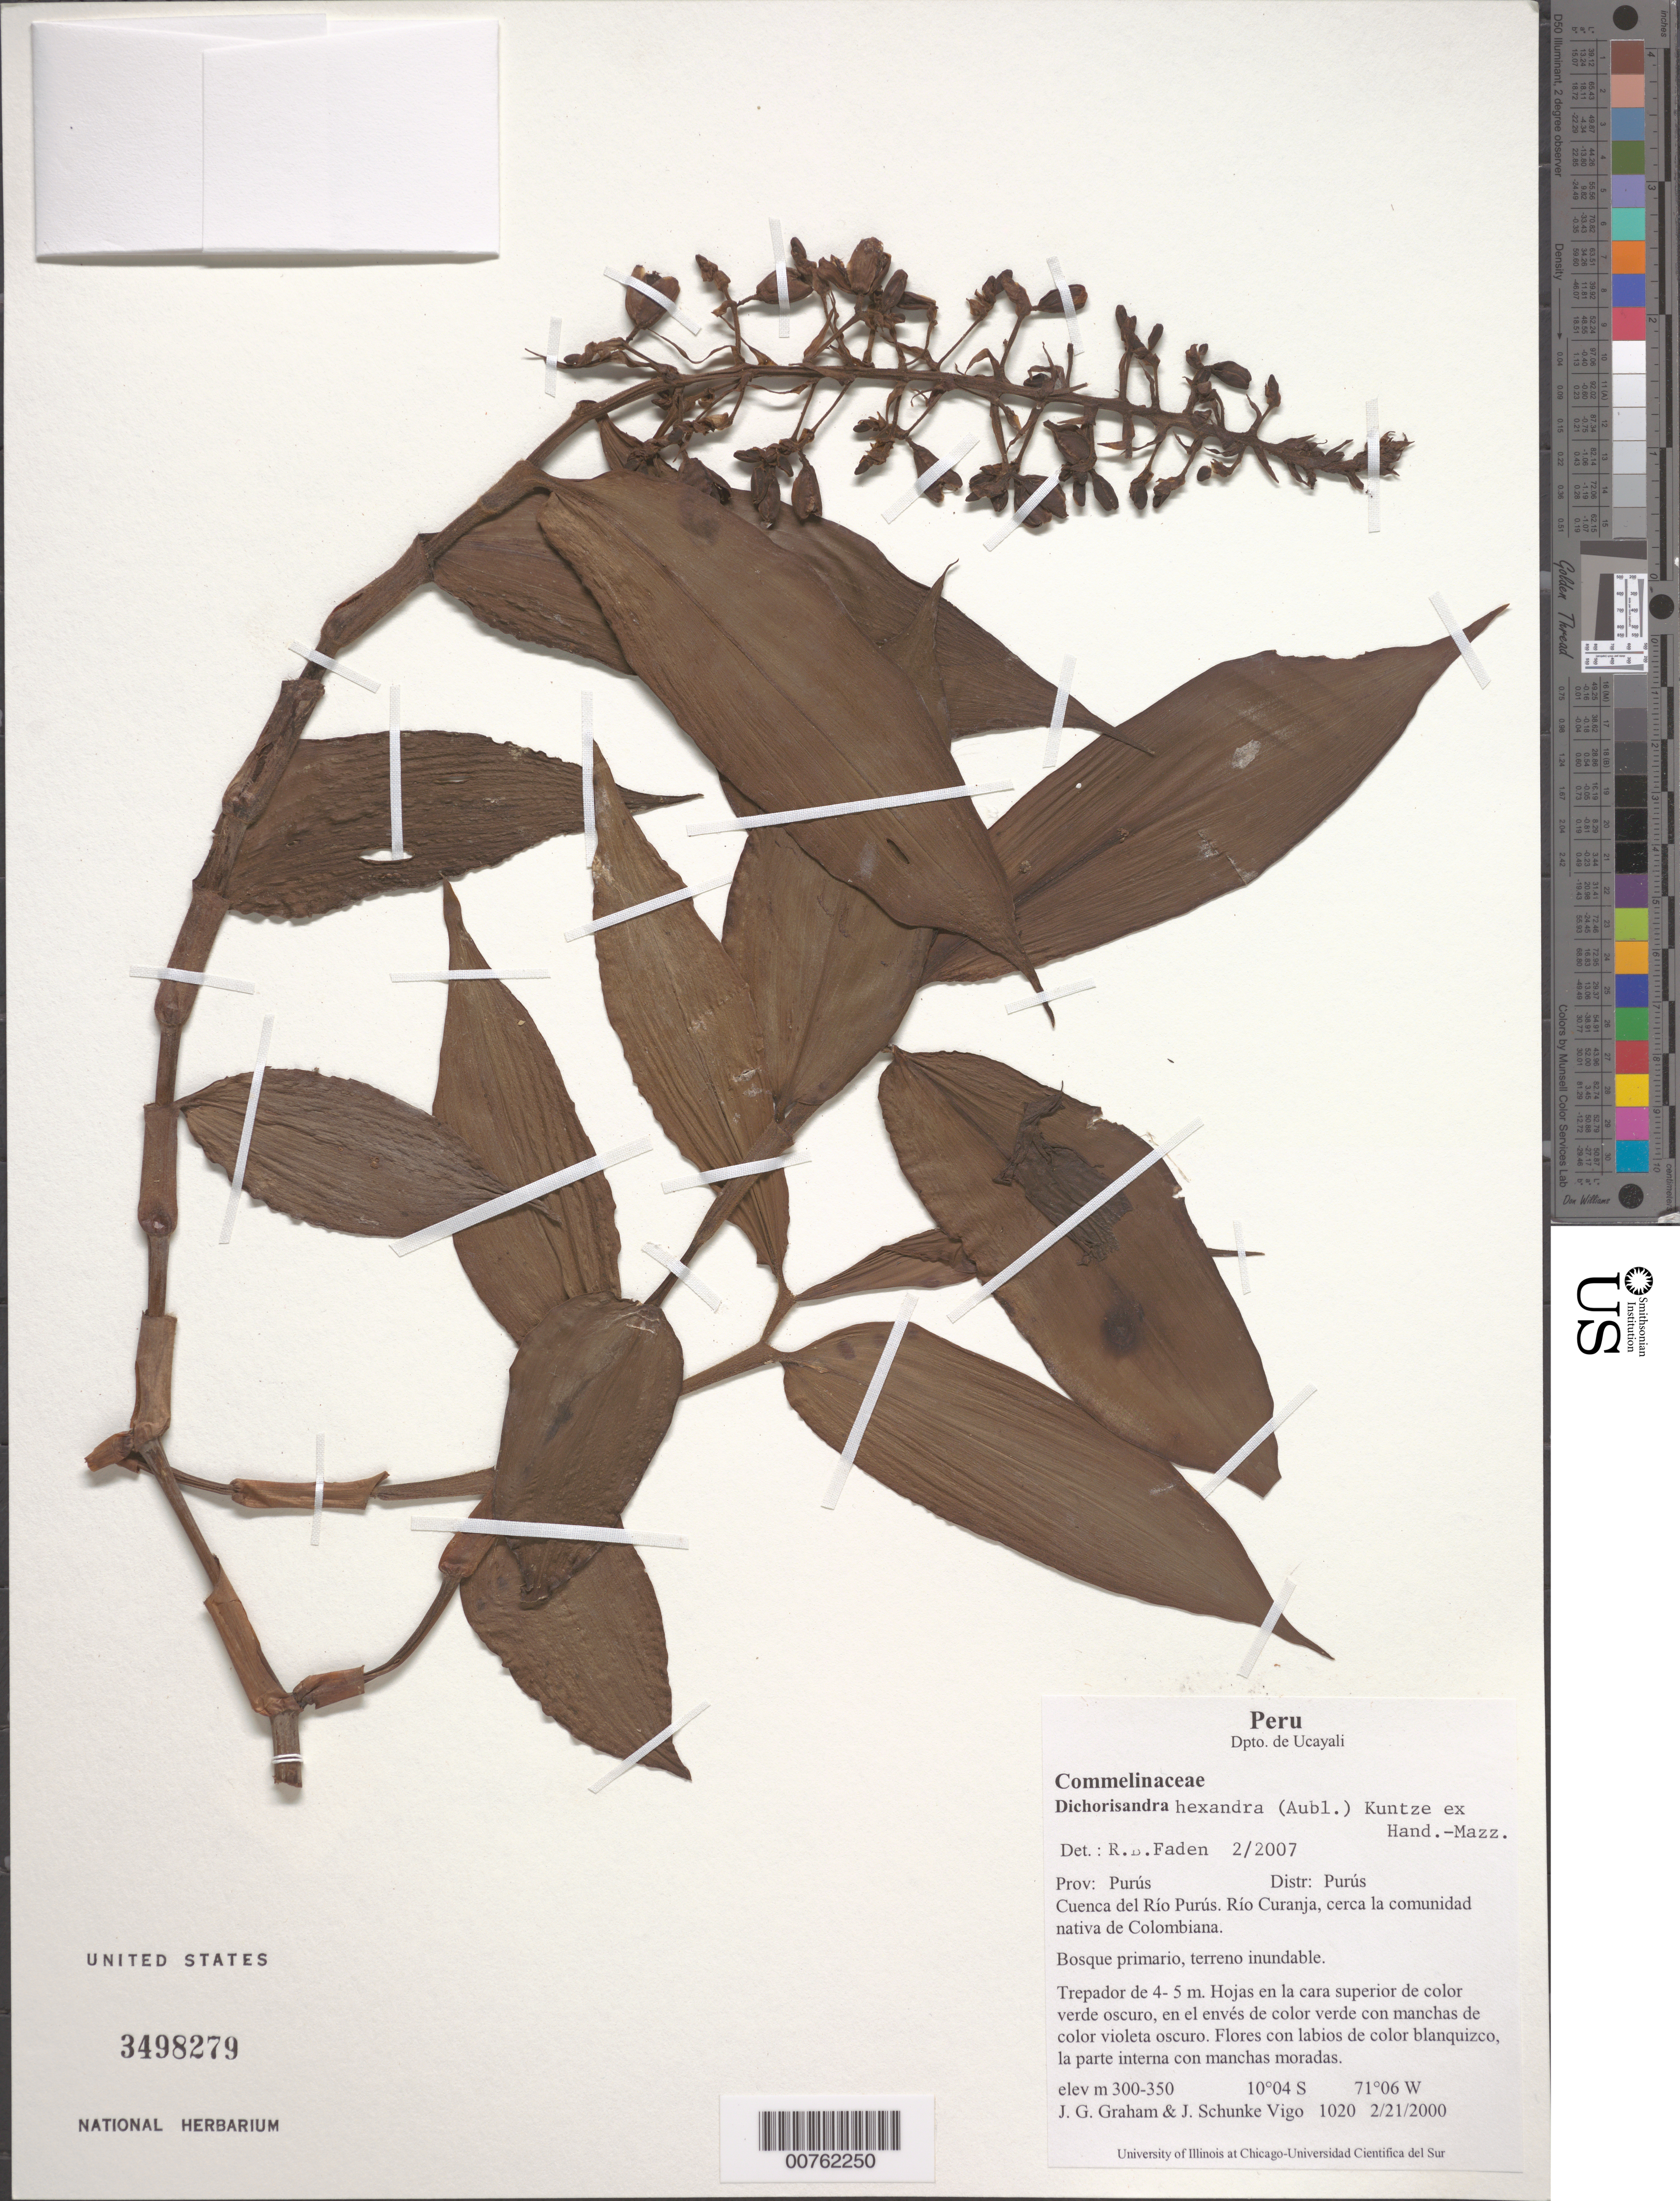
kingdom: Plantae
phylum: Tracheophyta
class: Liliopsida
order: Commelinales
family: Commelinaceae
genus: Dichorisandra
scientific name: Dichorisandra hexandra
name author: (Aubl.) Standl.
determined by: Faden, Robert B., (US), Smithsonian Institution - National Museum of Natural History (UNITED STATES)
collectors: J. Graham & J. Schunke Vigo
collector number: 1020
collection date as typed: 21 Feb 2000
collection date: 2000-02-21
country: Peru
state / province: Ucayali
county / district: Purús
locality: Dpto. de Ucayali. Cuenca del Rio Purus. Rio Curanja, cerca la comunidad nativa de Colombiana.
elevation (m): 300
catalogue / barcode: US 3498279